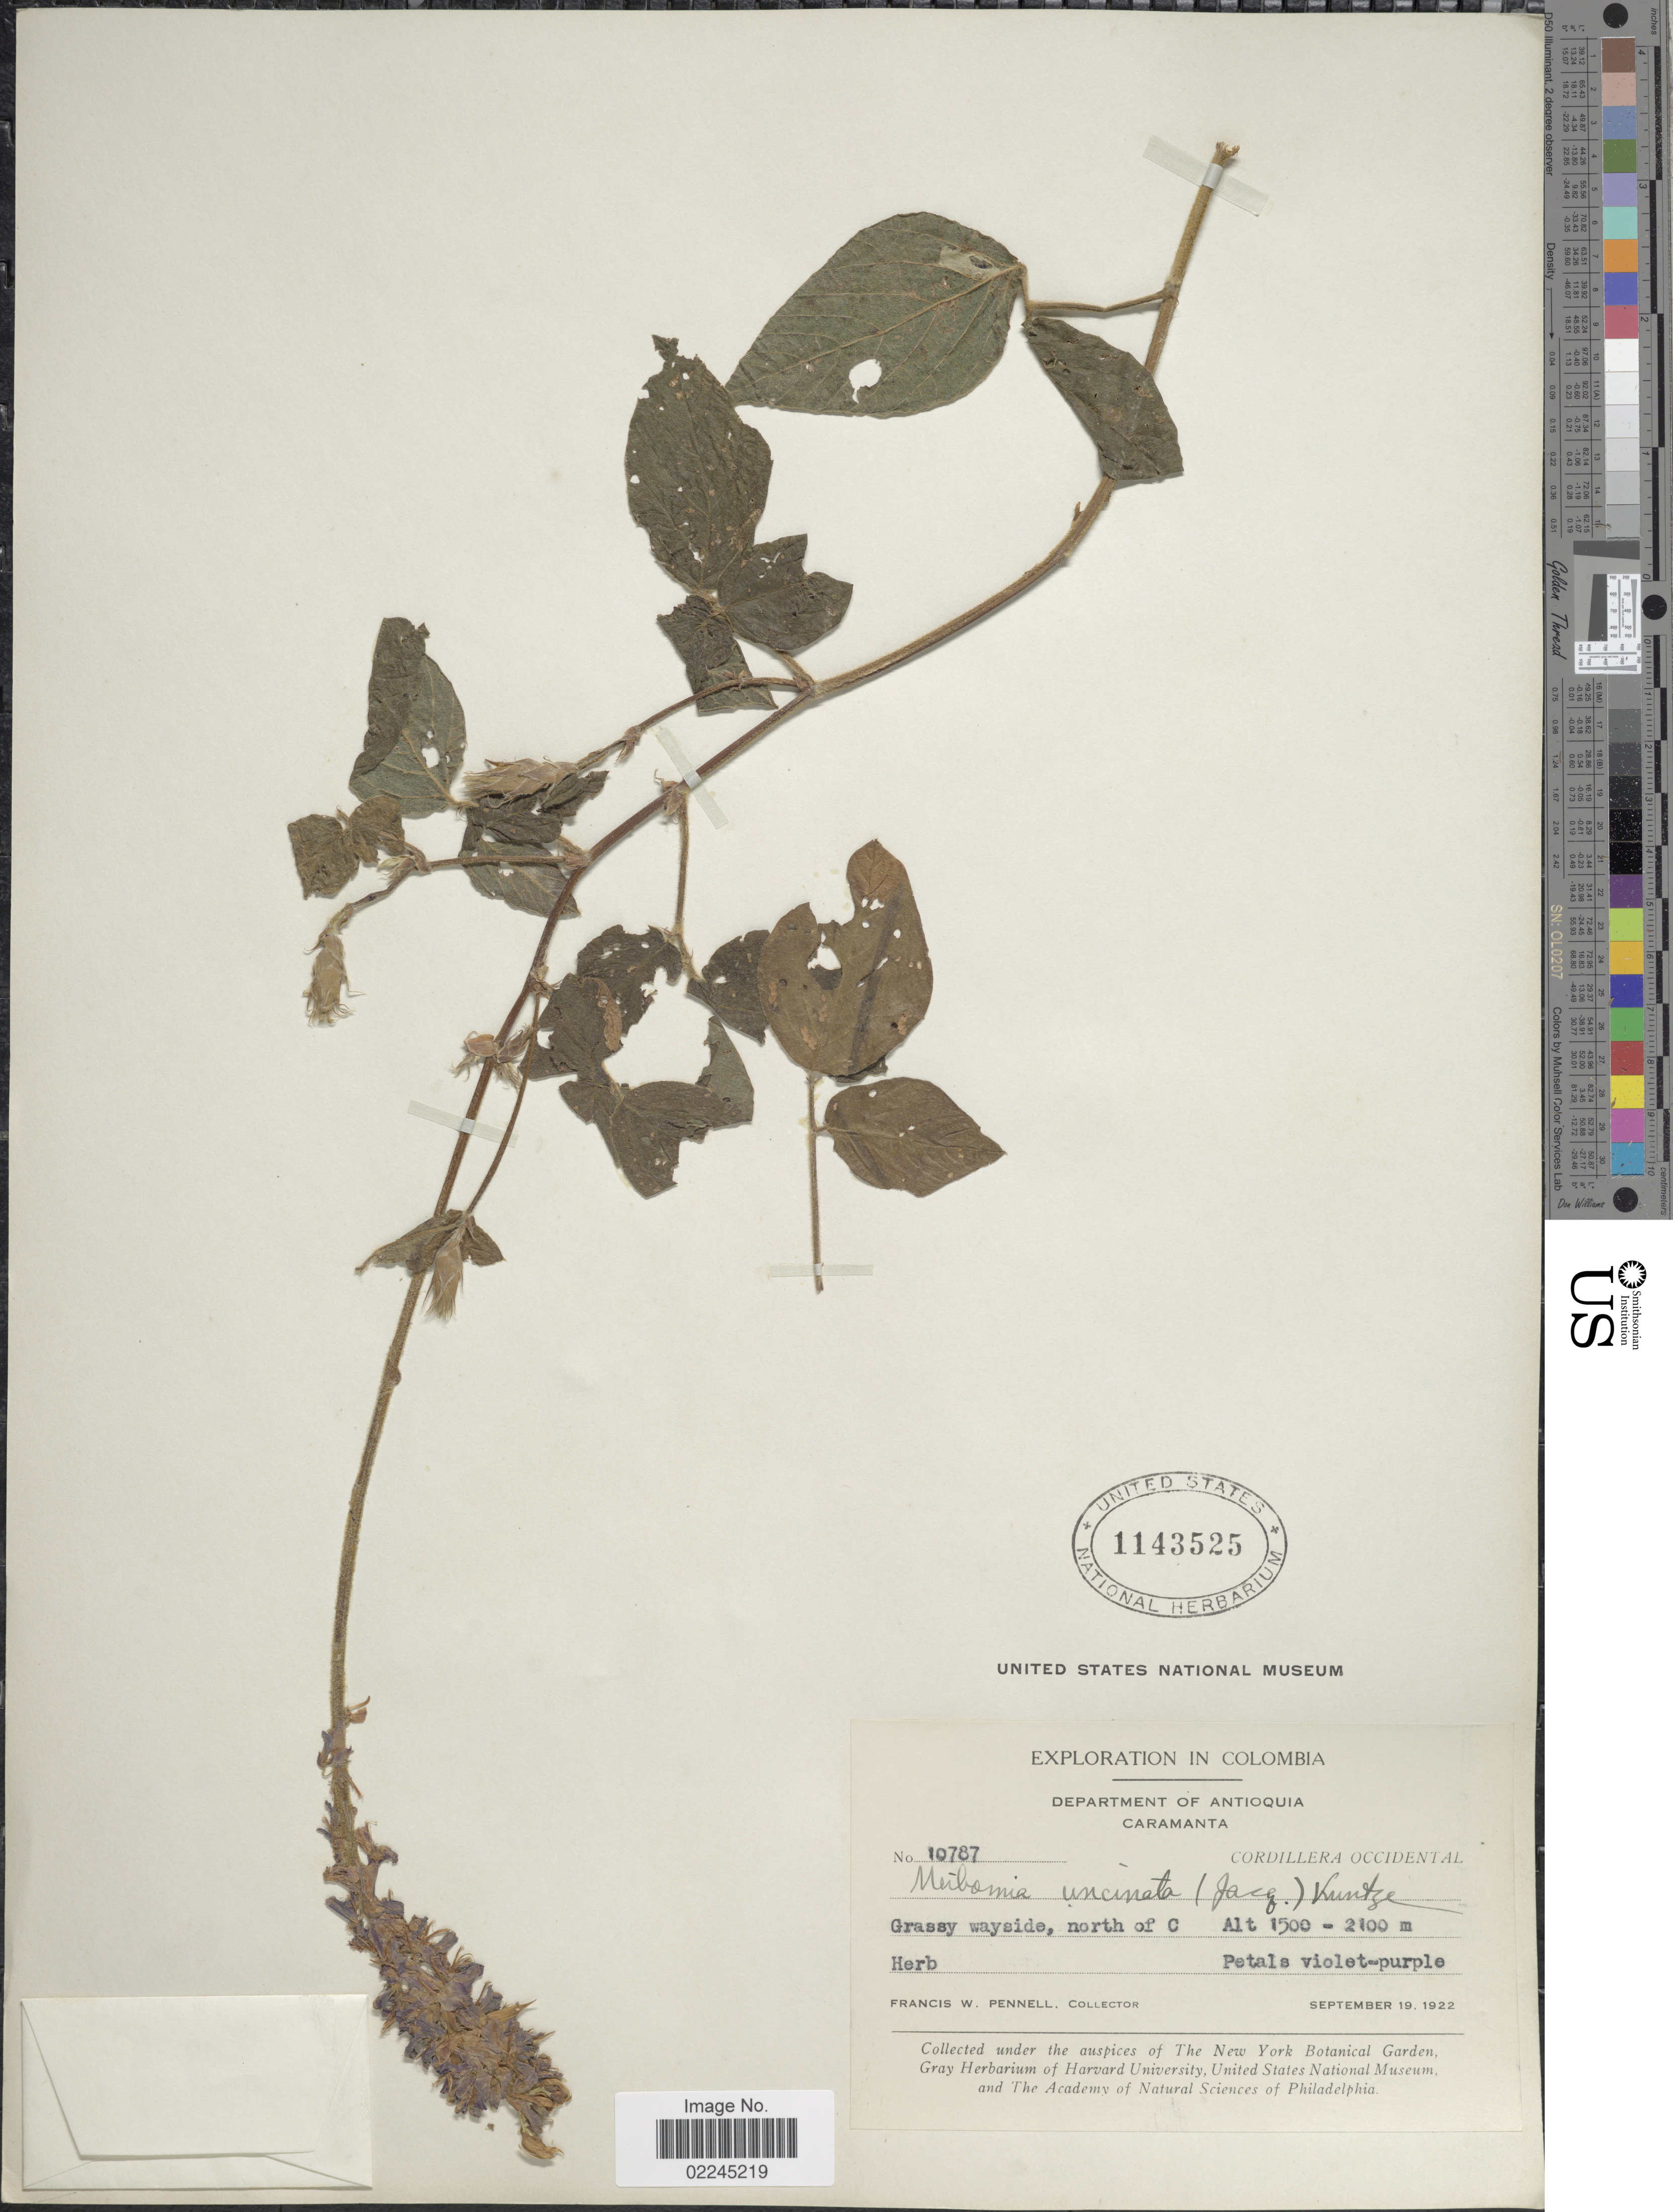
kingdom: Plantae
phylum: Tracheophyta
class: Magnoliopsida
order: Fabales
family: Fabaceae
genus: Desmodium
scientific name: Desmodium intortum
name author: (Mill.) Urb.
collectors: F. W. Pennell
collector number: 10787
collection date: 1922-09-19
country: Colombia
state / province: Antioquia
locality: Department of Antioquia. Caramanta. Cordillera Occidental. Grassy wayside, north of C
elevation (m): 1500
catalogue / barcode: US 1143525